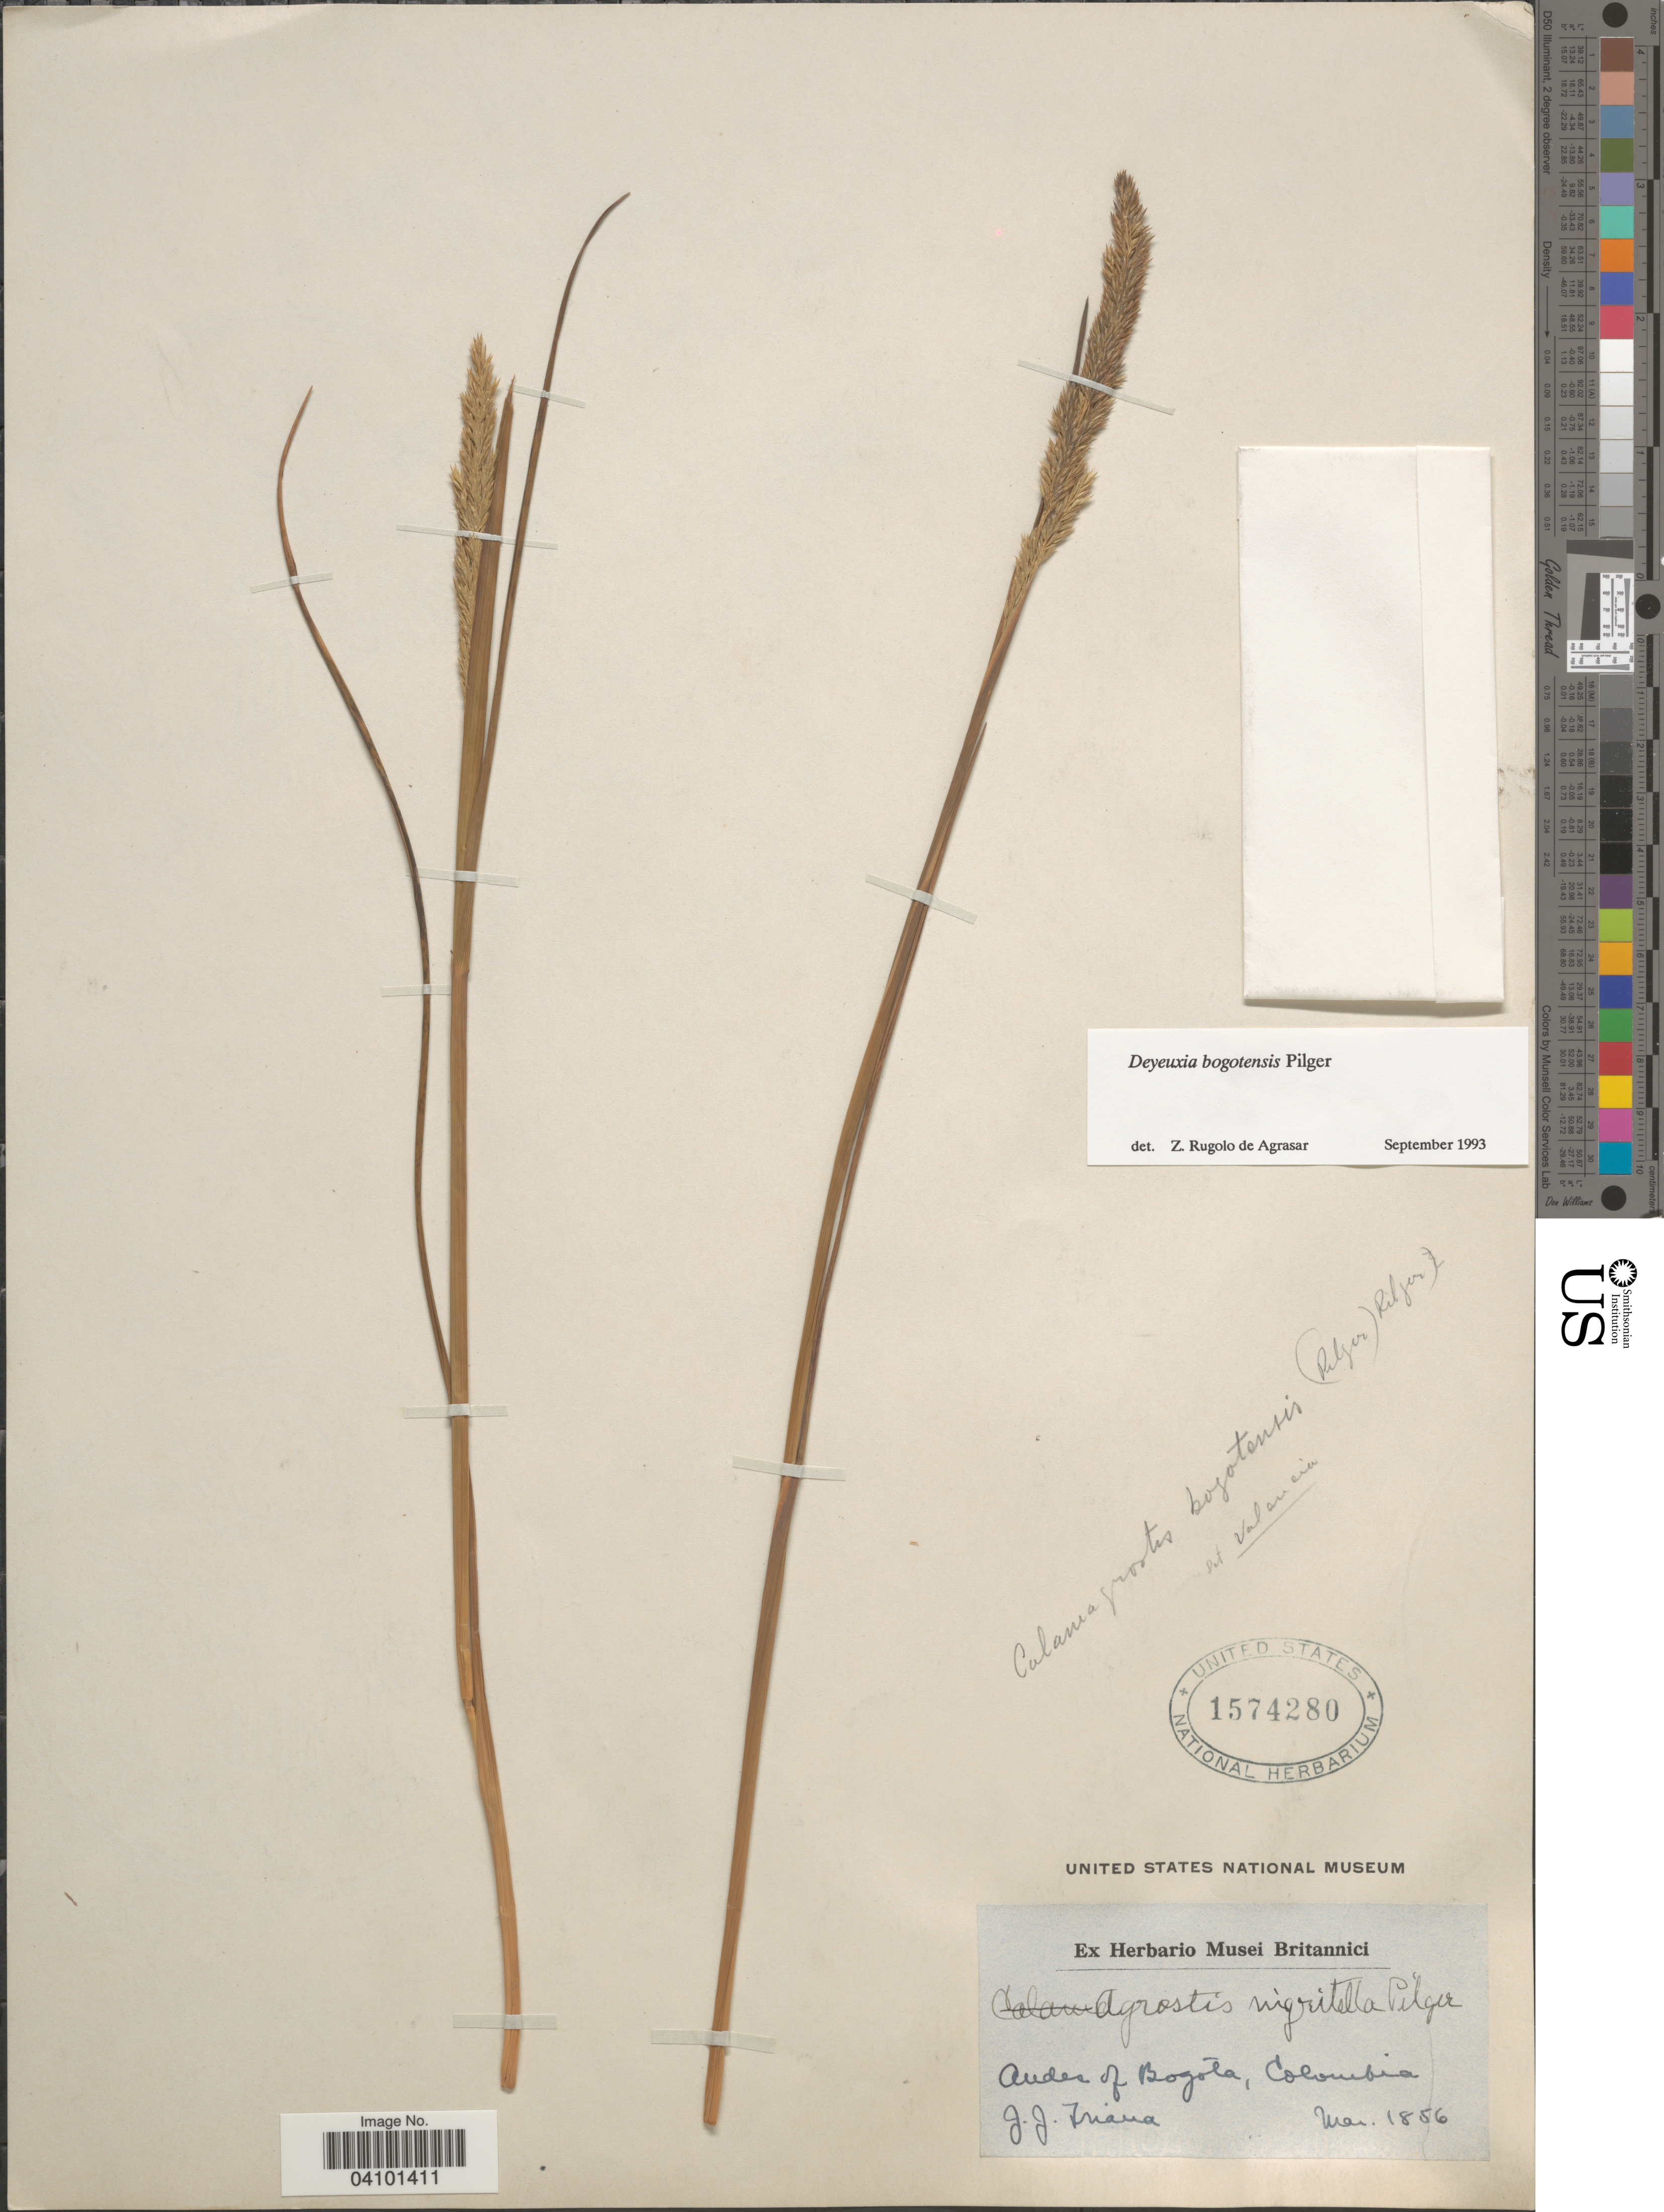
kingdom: Plantae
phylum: Tracheophyta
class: Liliopsida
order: Poales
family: Poaceae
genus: Calamagrostis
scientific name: Calamagrostis bogotensis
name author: (Pilg.) Pilg.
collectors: J. J. Triana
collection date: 1856-03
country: Colombia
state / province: Bogota D.C.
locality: Andes of Bogota.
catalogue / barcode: US 1574280